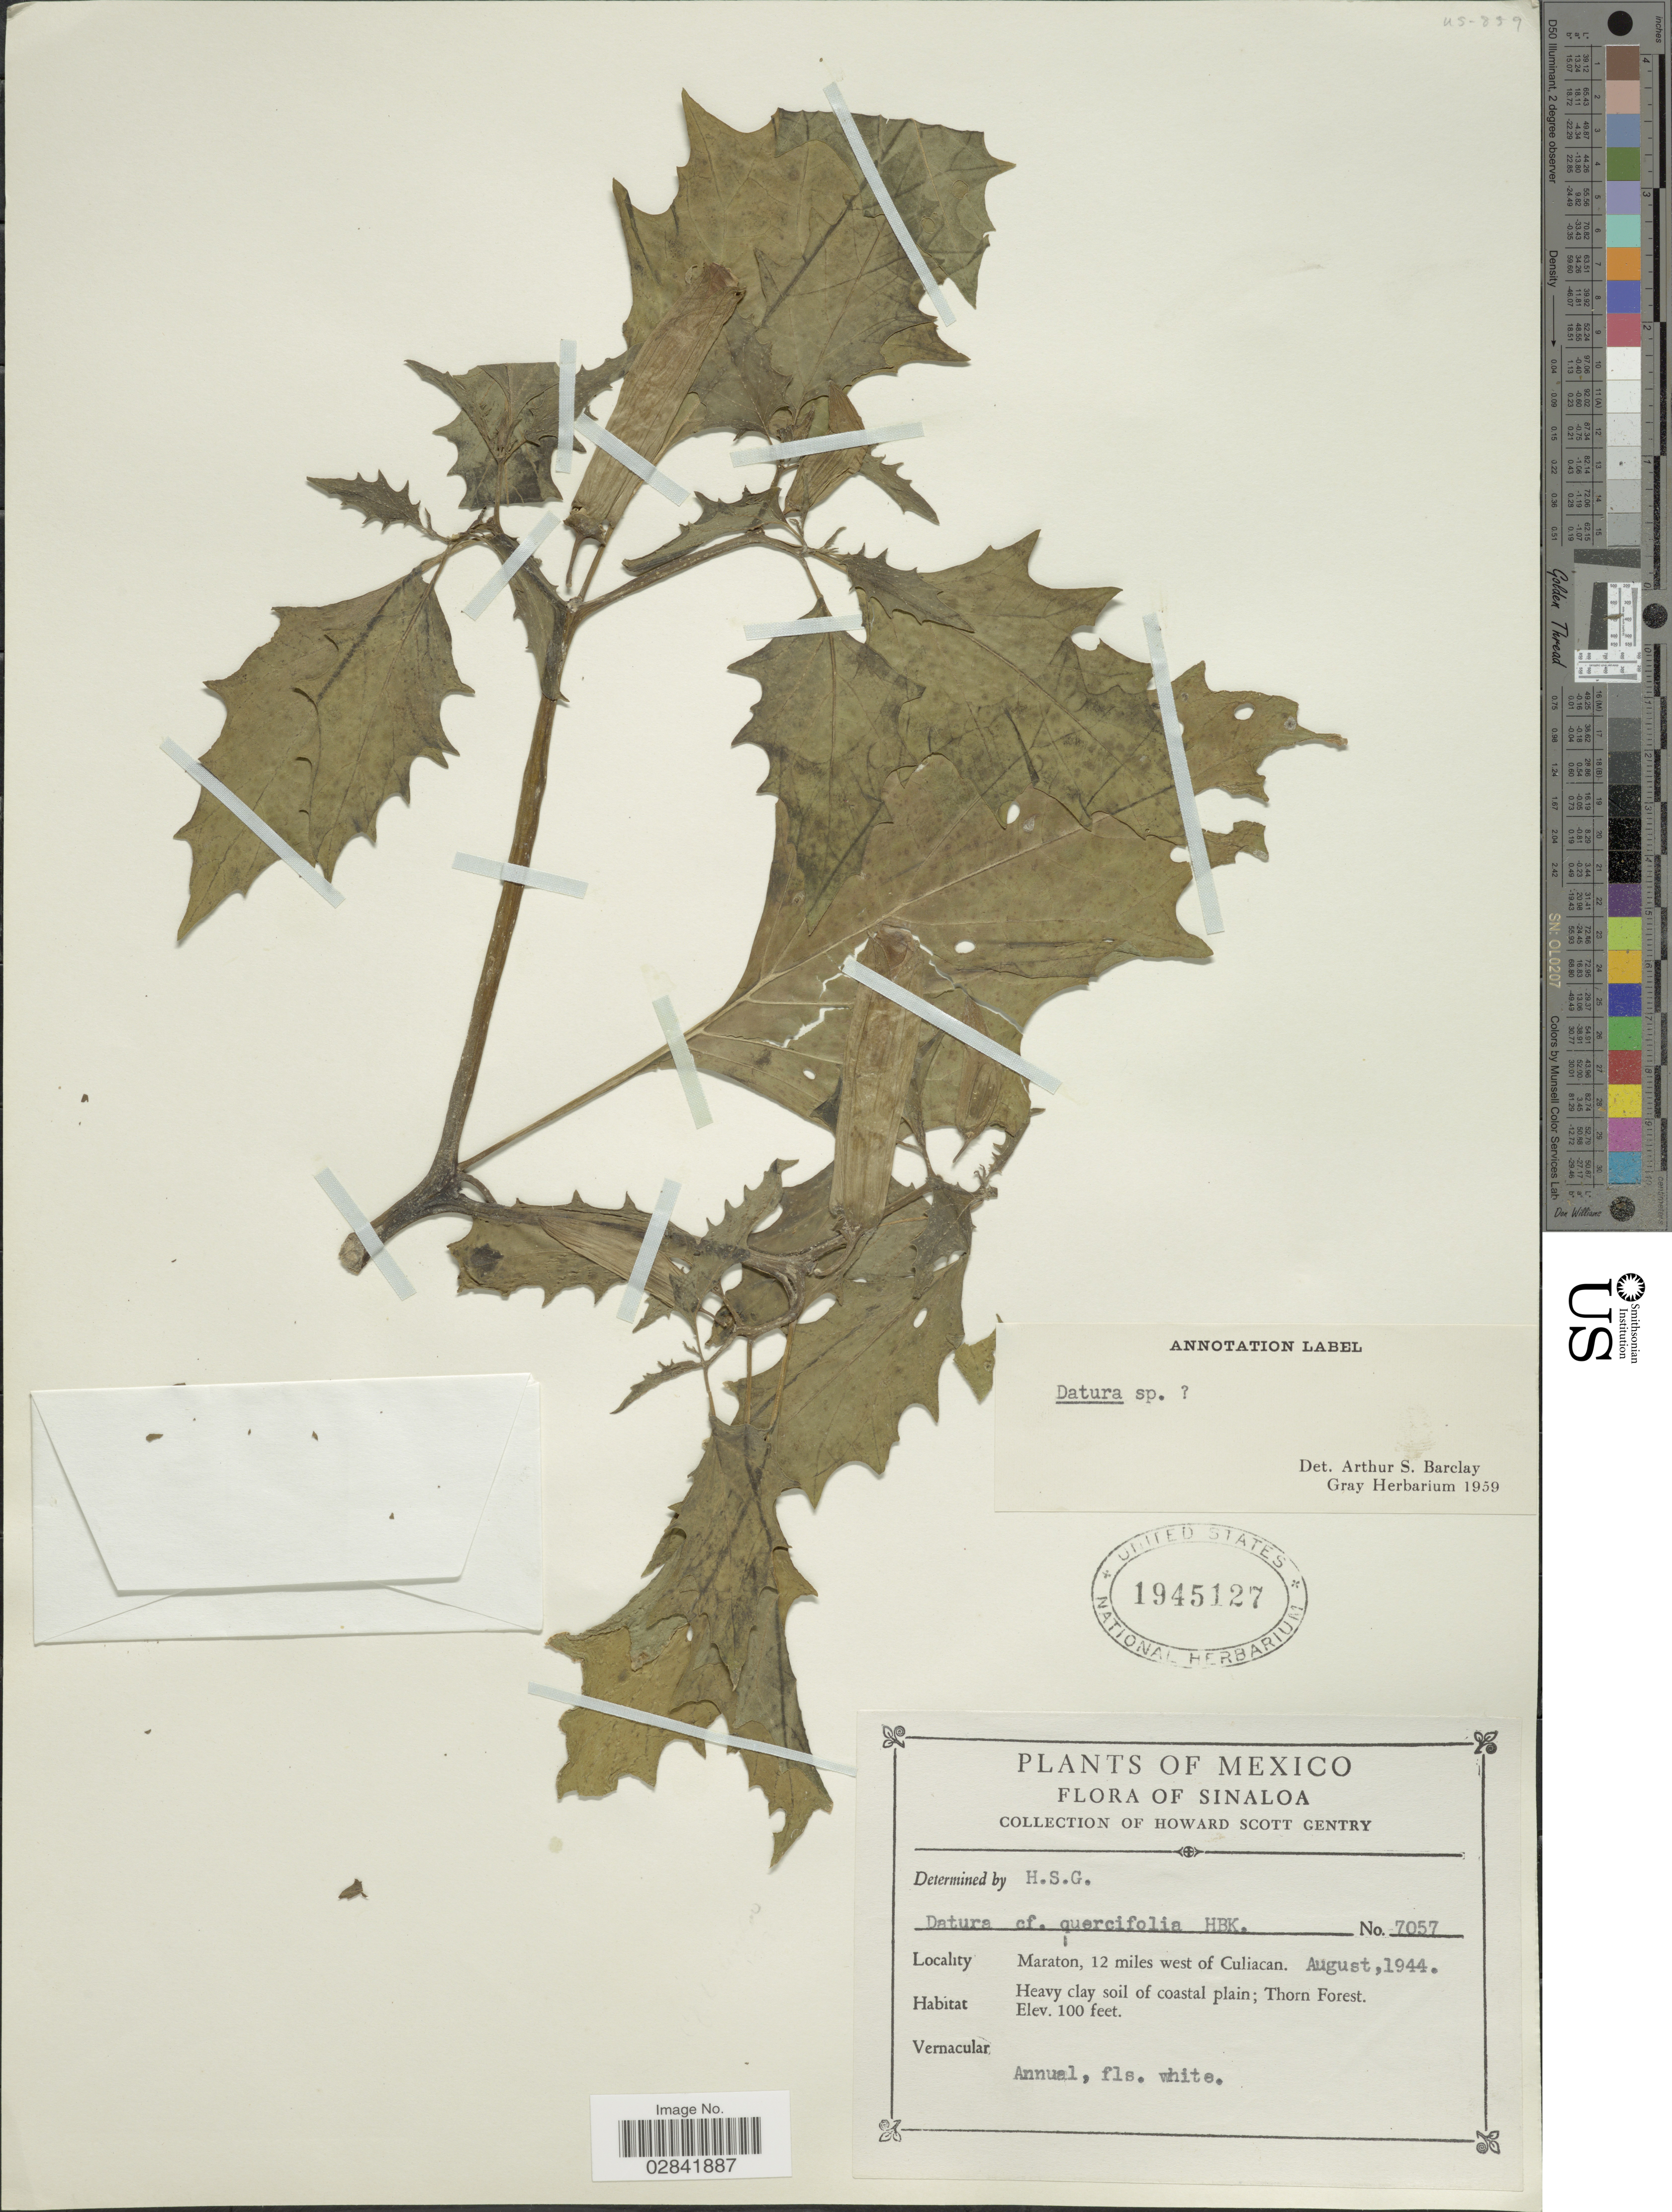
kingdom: Plantae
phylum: Tracheophyta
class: Magnoliopsida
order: Solanales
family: Solanaceae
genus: Datura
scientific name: Datura sp.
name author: L.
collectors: H. S. Gentry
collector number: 7057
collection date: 1944-08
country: Mexico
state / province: Sinaloa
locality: Maraton, 12 miles west of Culiacan.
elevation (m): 30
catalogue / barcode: US 1945127